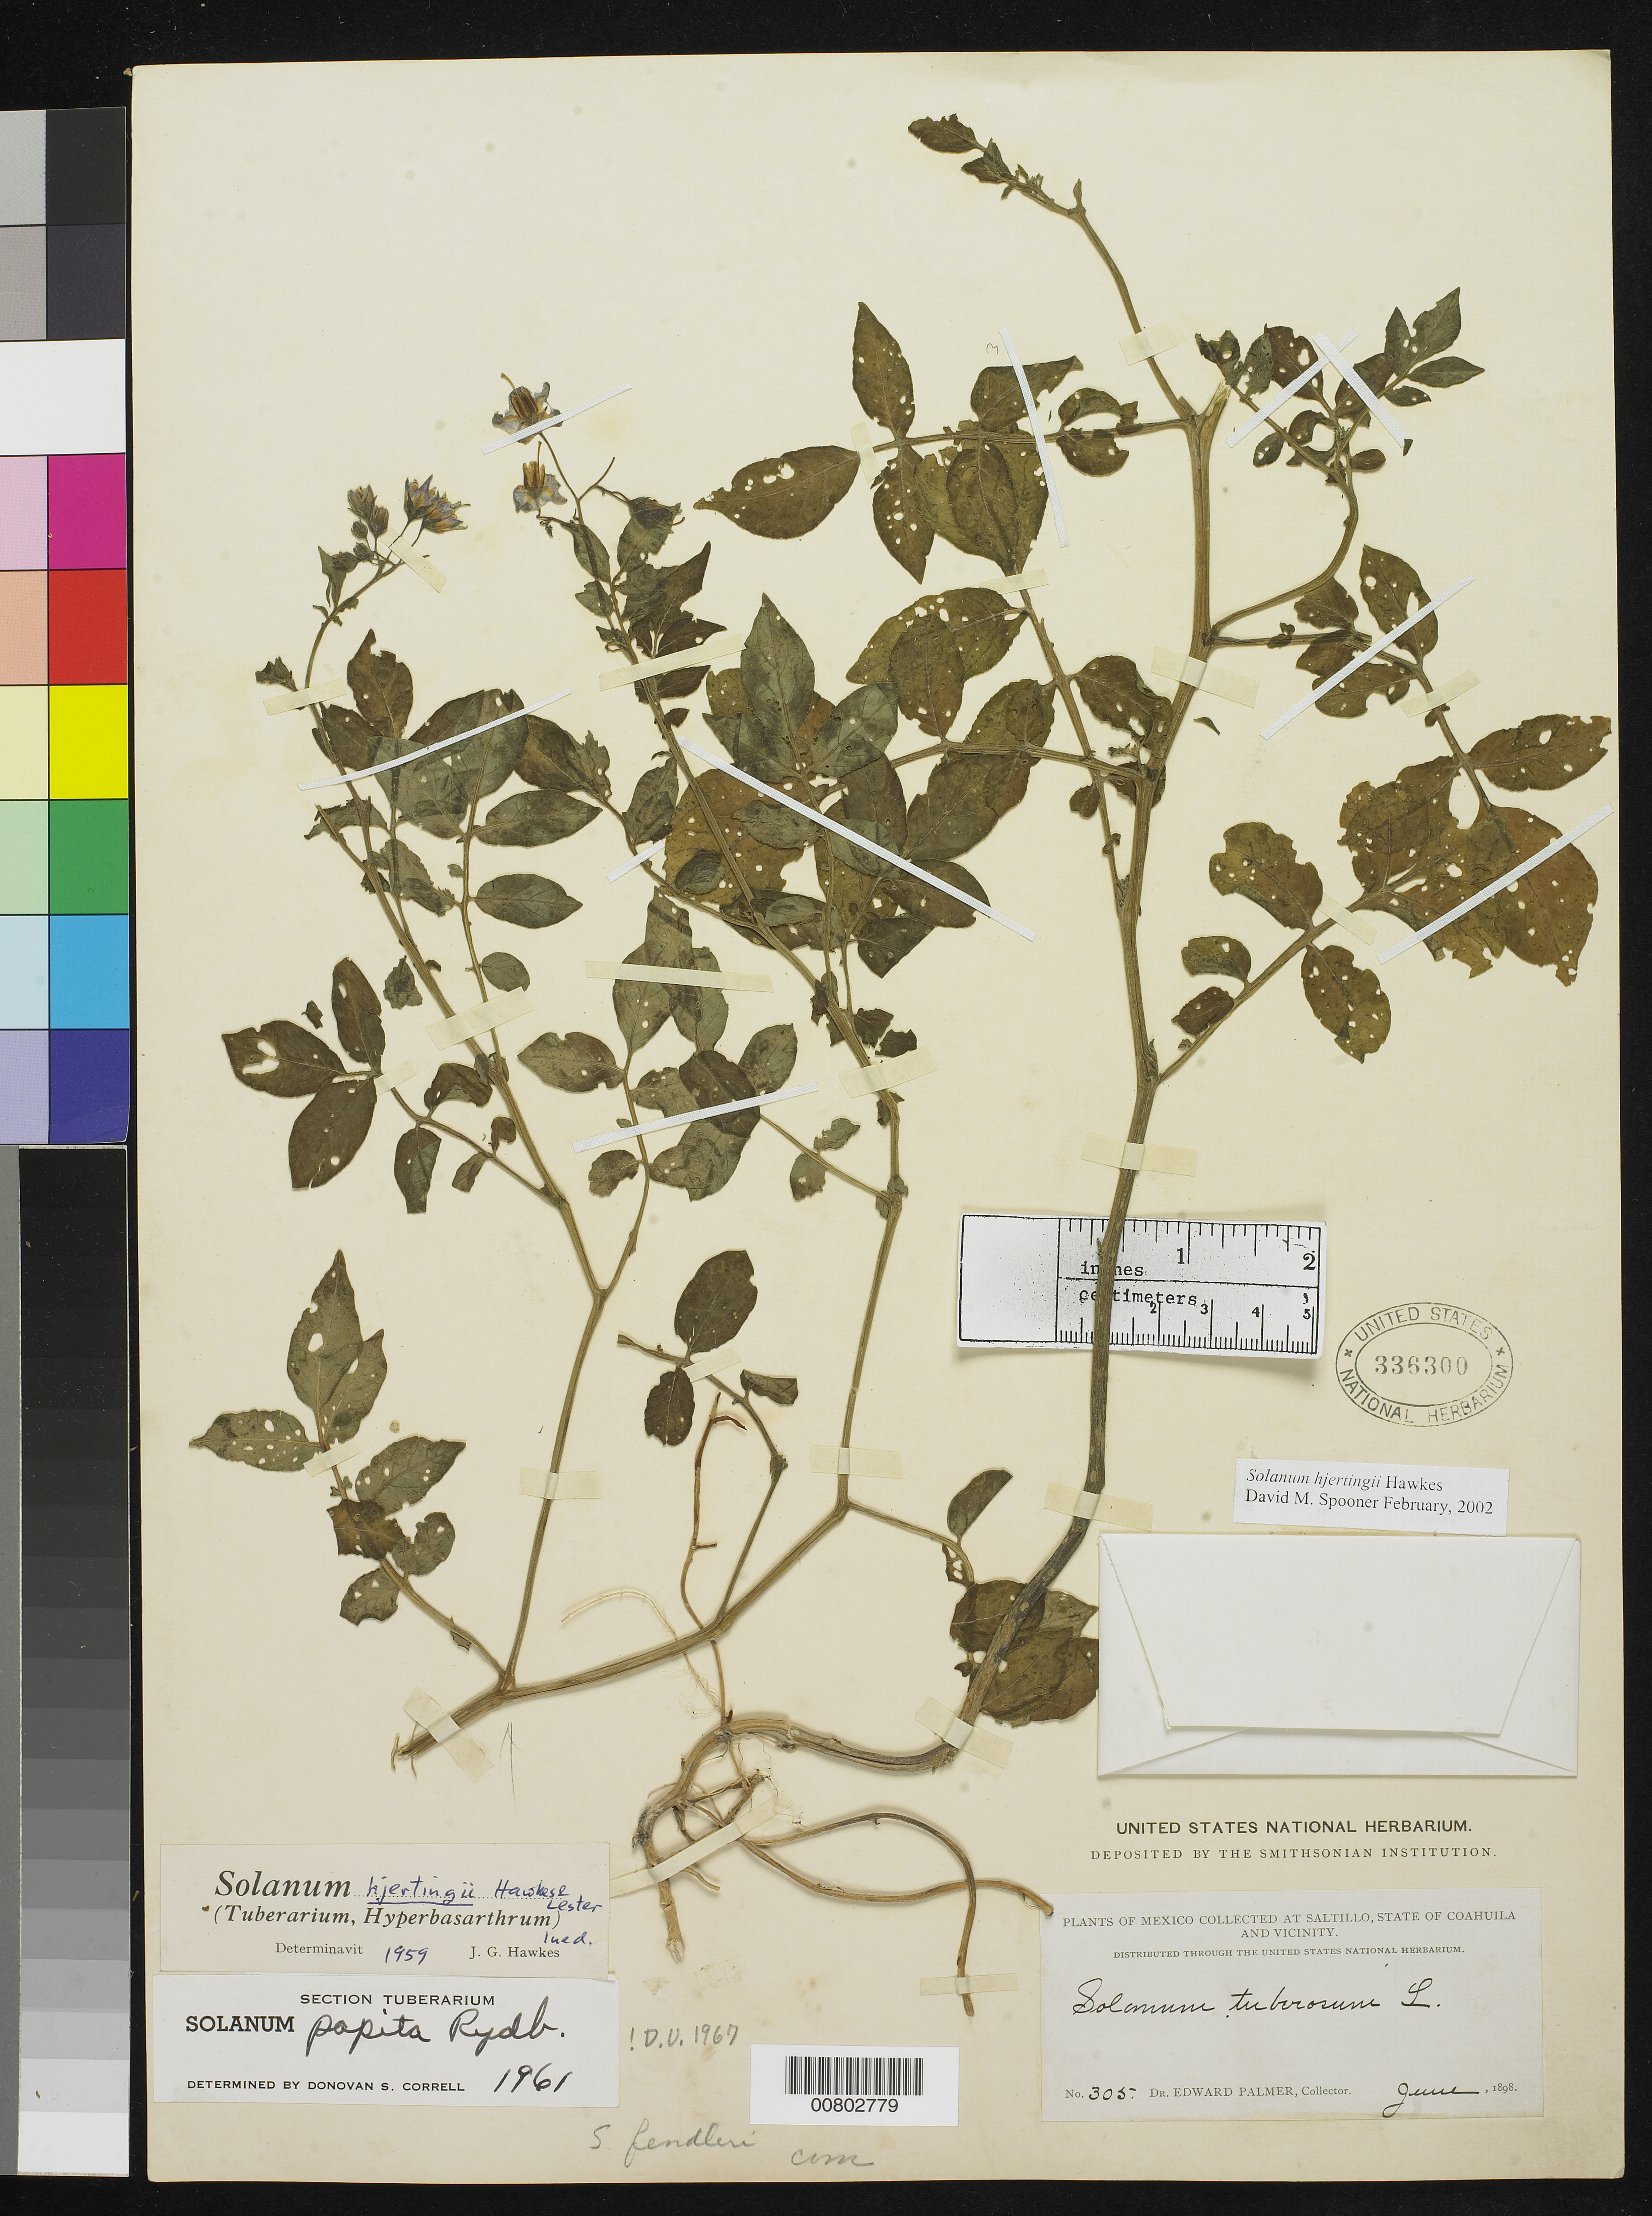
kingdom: Plantae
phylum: Tracheophyta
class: Magnoliopsida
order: Solanales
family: Solanaceae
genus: Solanum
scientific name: Solanum hjertingii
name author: Hawkes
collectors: E. Palmer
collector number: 305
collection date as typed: Jun 1898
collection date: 1898-06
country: Mexico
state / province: Coahuila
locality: Saltillo, Coahuila and vicinity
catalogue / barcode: US 336300